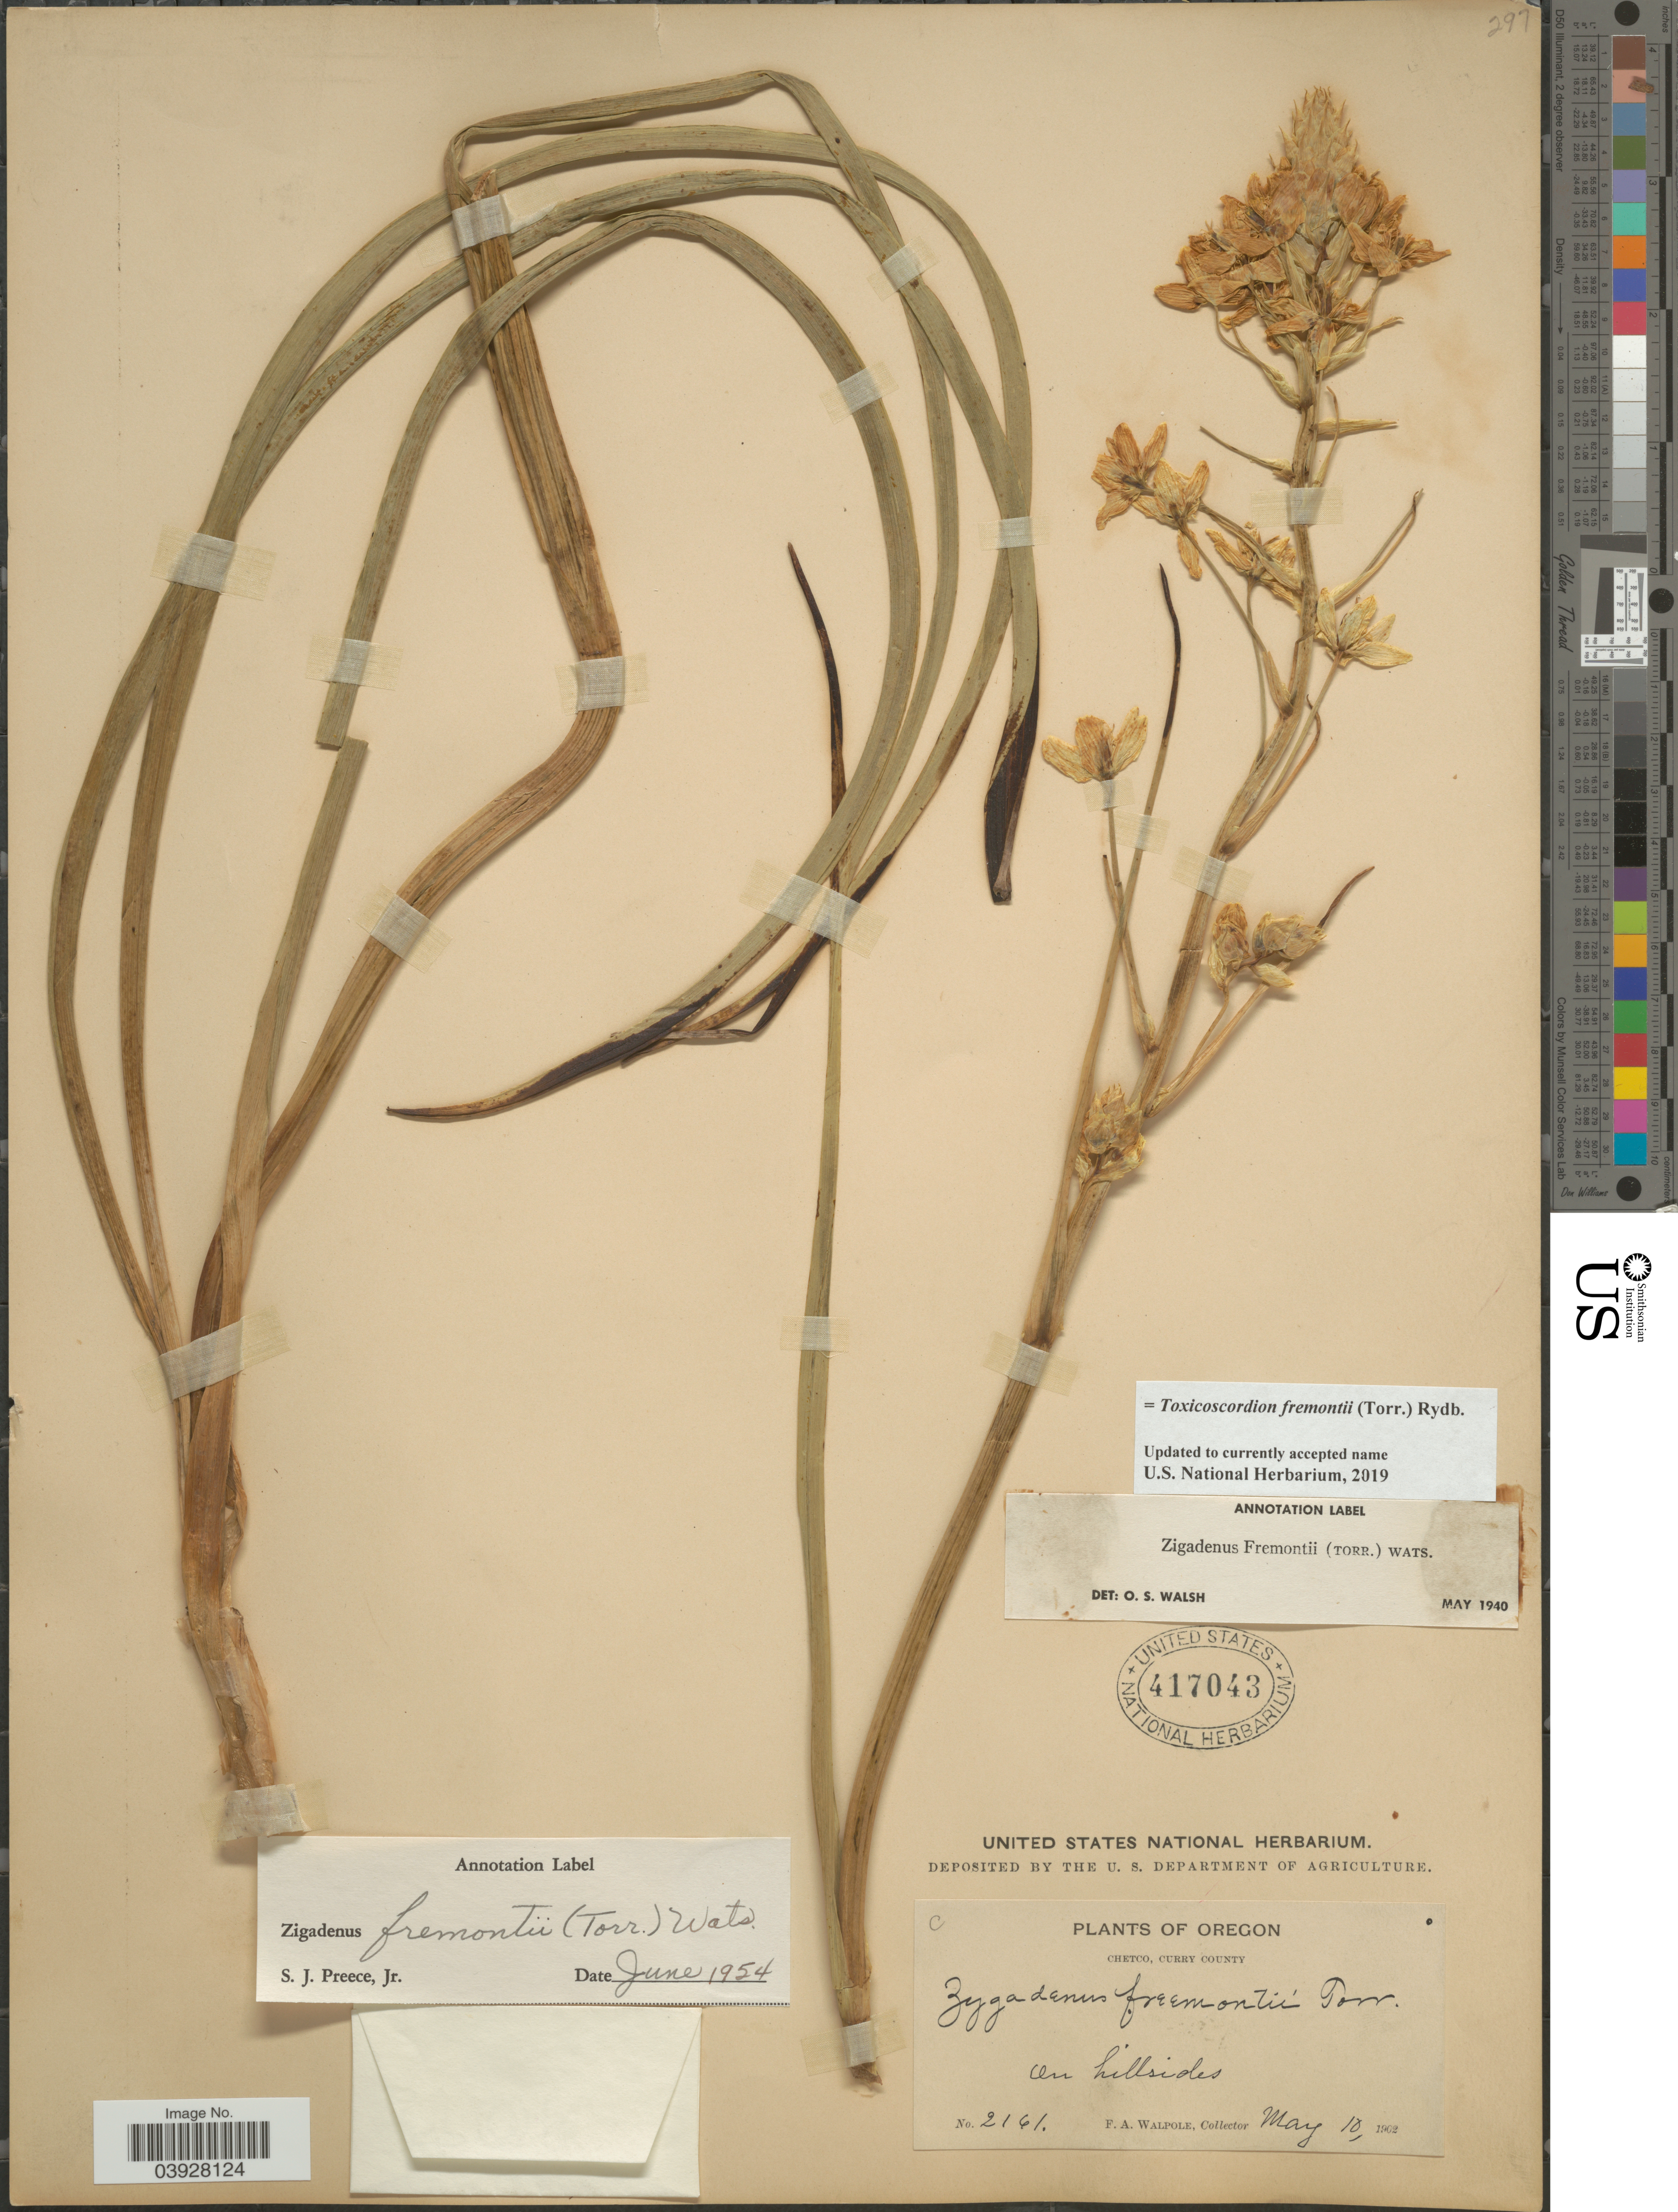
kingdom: Plantae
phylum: Tracheophyta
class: Liliopsida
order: Liliales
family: Melanthiaceae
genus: Toxicoscordion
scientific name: Toxicoscordion fremontii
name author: (Torr.) Rydb.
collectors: F. Walpole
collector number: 2161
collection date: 1902-05-10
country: United States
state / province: Oregon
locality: Chetco, Curry County. On hillsides.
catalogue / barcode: US 417043